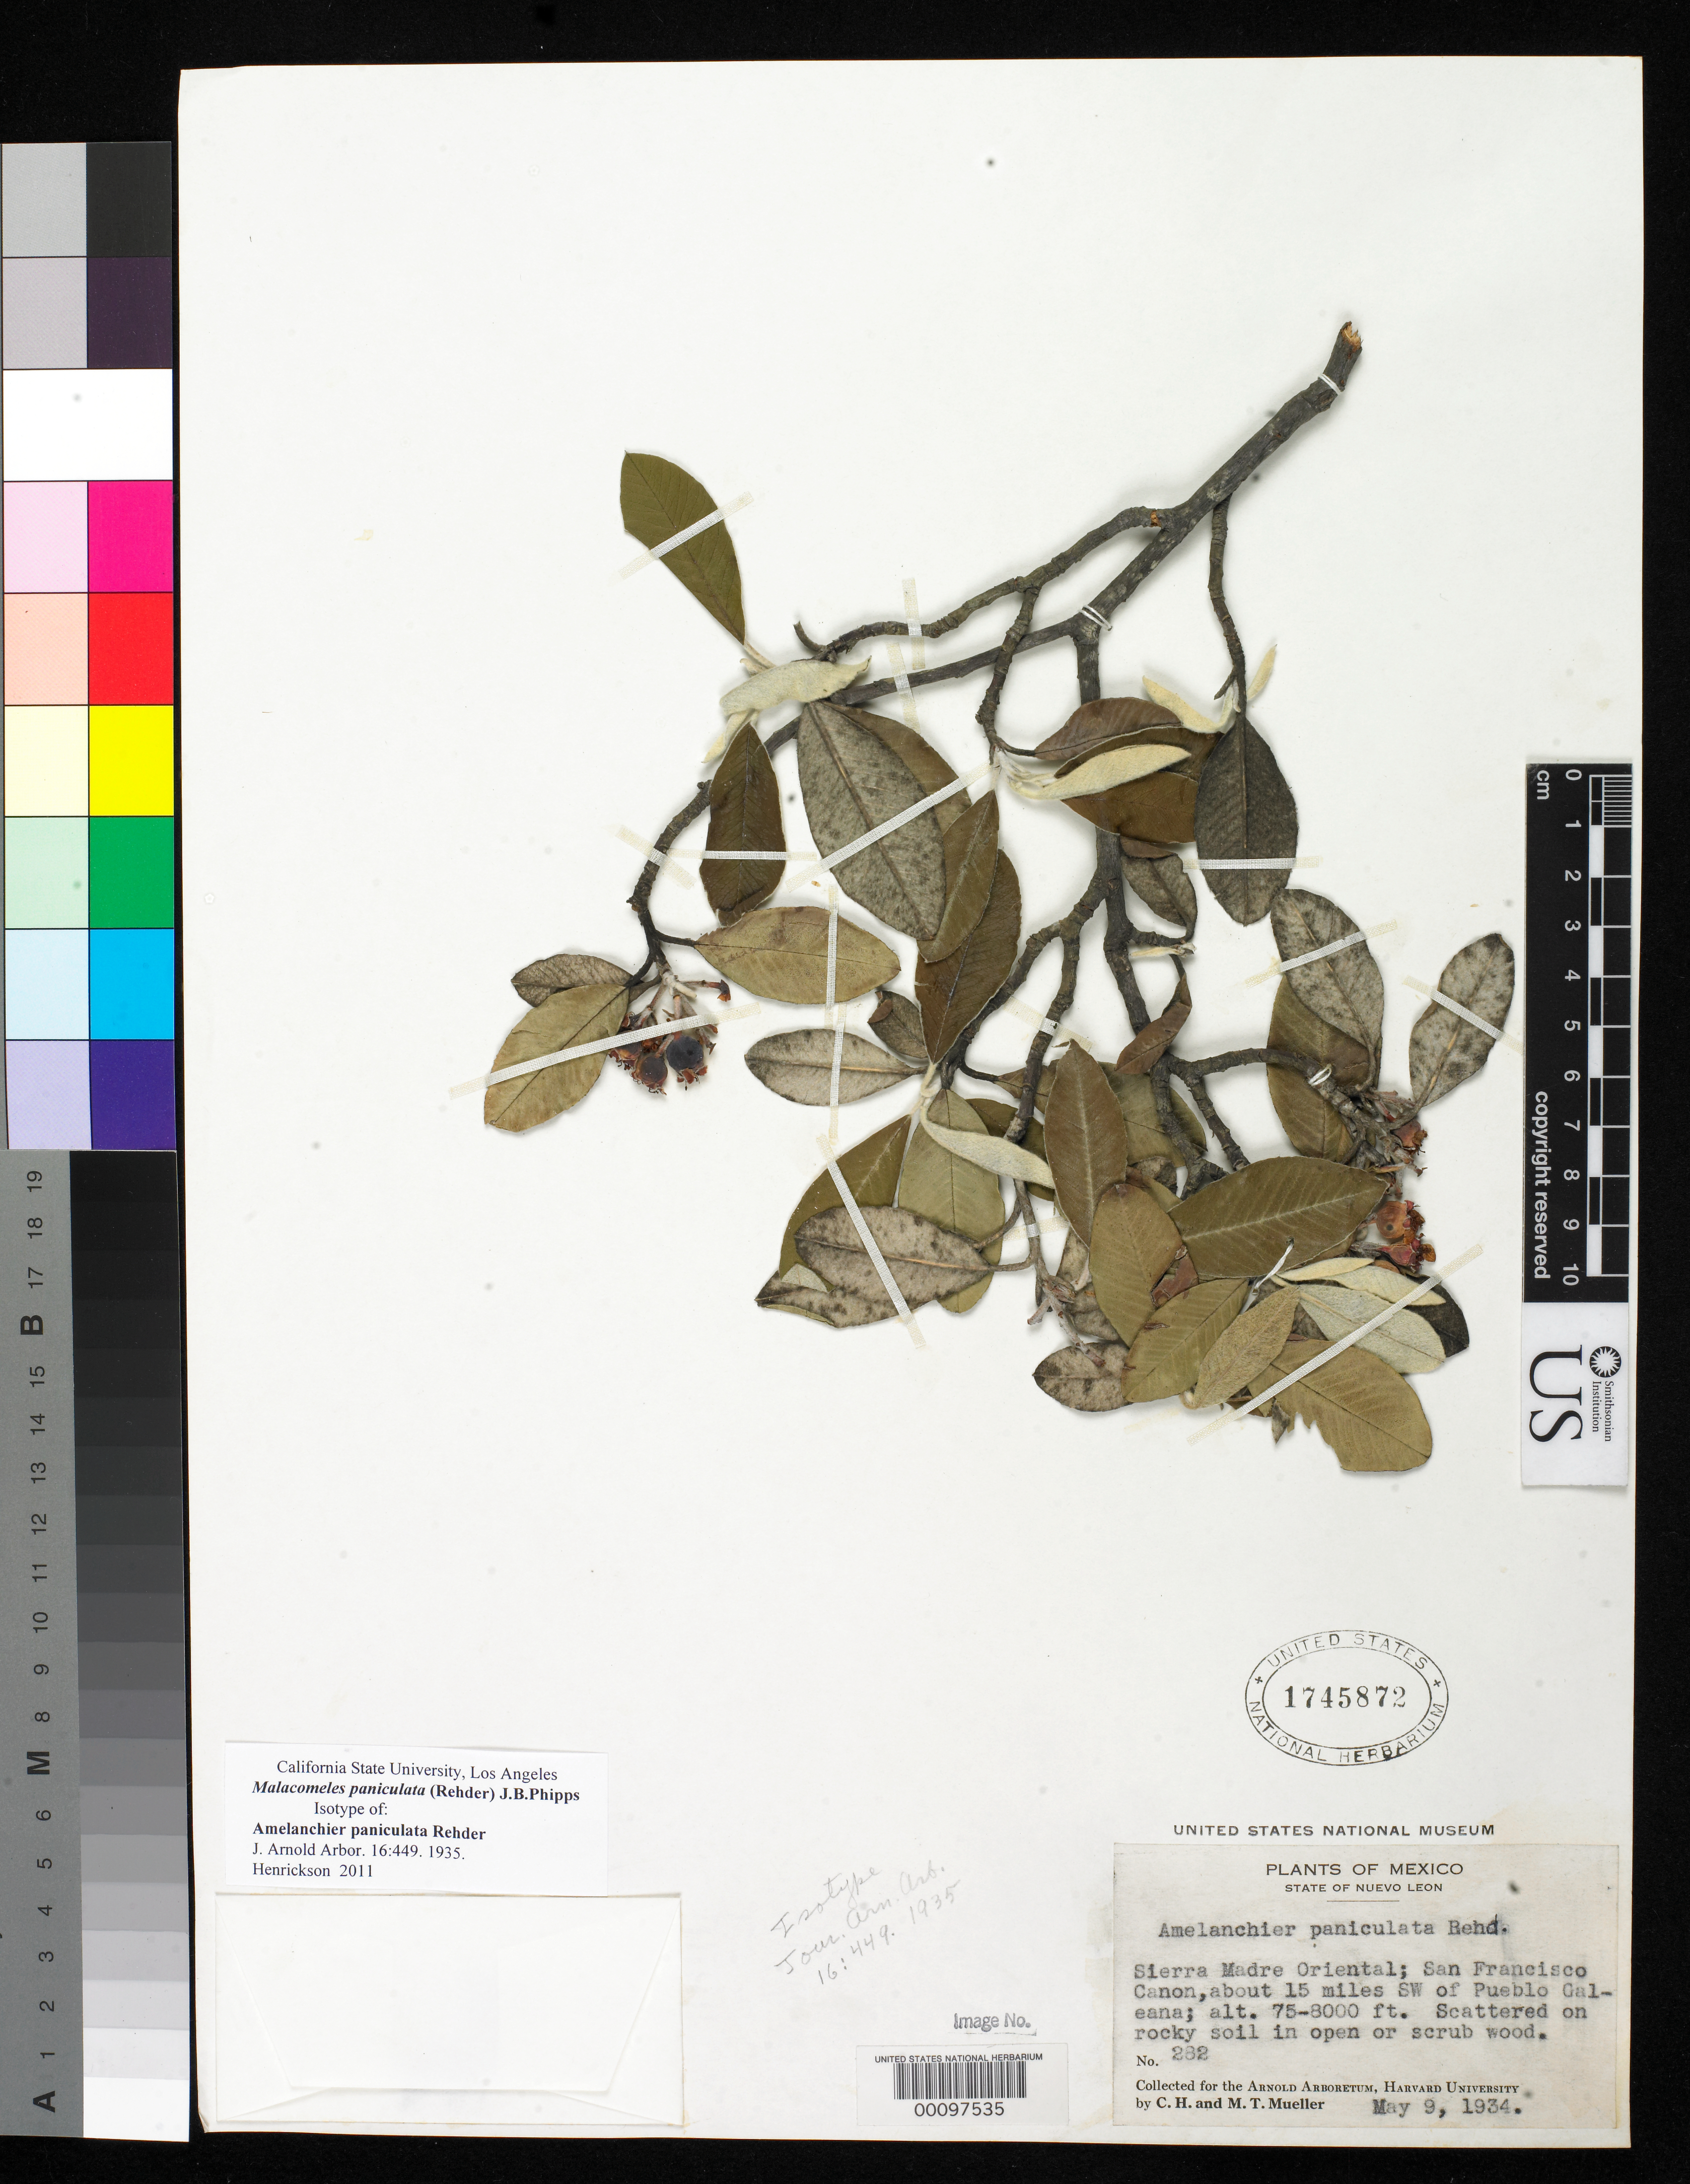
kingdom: Plantae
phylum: Tracheophyta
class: Magnoliopsida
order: Rosales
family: Rosaceae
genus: Amelanchier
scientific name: Amelanchier paniculata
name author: Rehder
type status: Isotype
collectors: C. H. Mueller & M. Mueller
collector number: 282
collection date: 1934-05-09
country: Mexico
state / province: Nuevo León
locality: Sierra Madre Oriental; San Francisco Canon, about 15 miles SW of Pueblo Galeana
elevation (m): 2286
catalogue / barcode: US 1745872